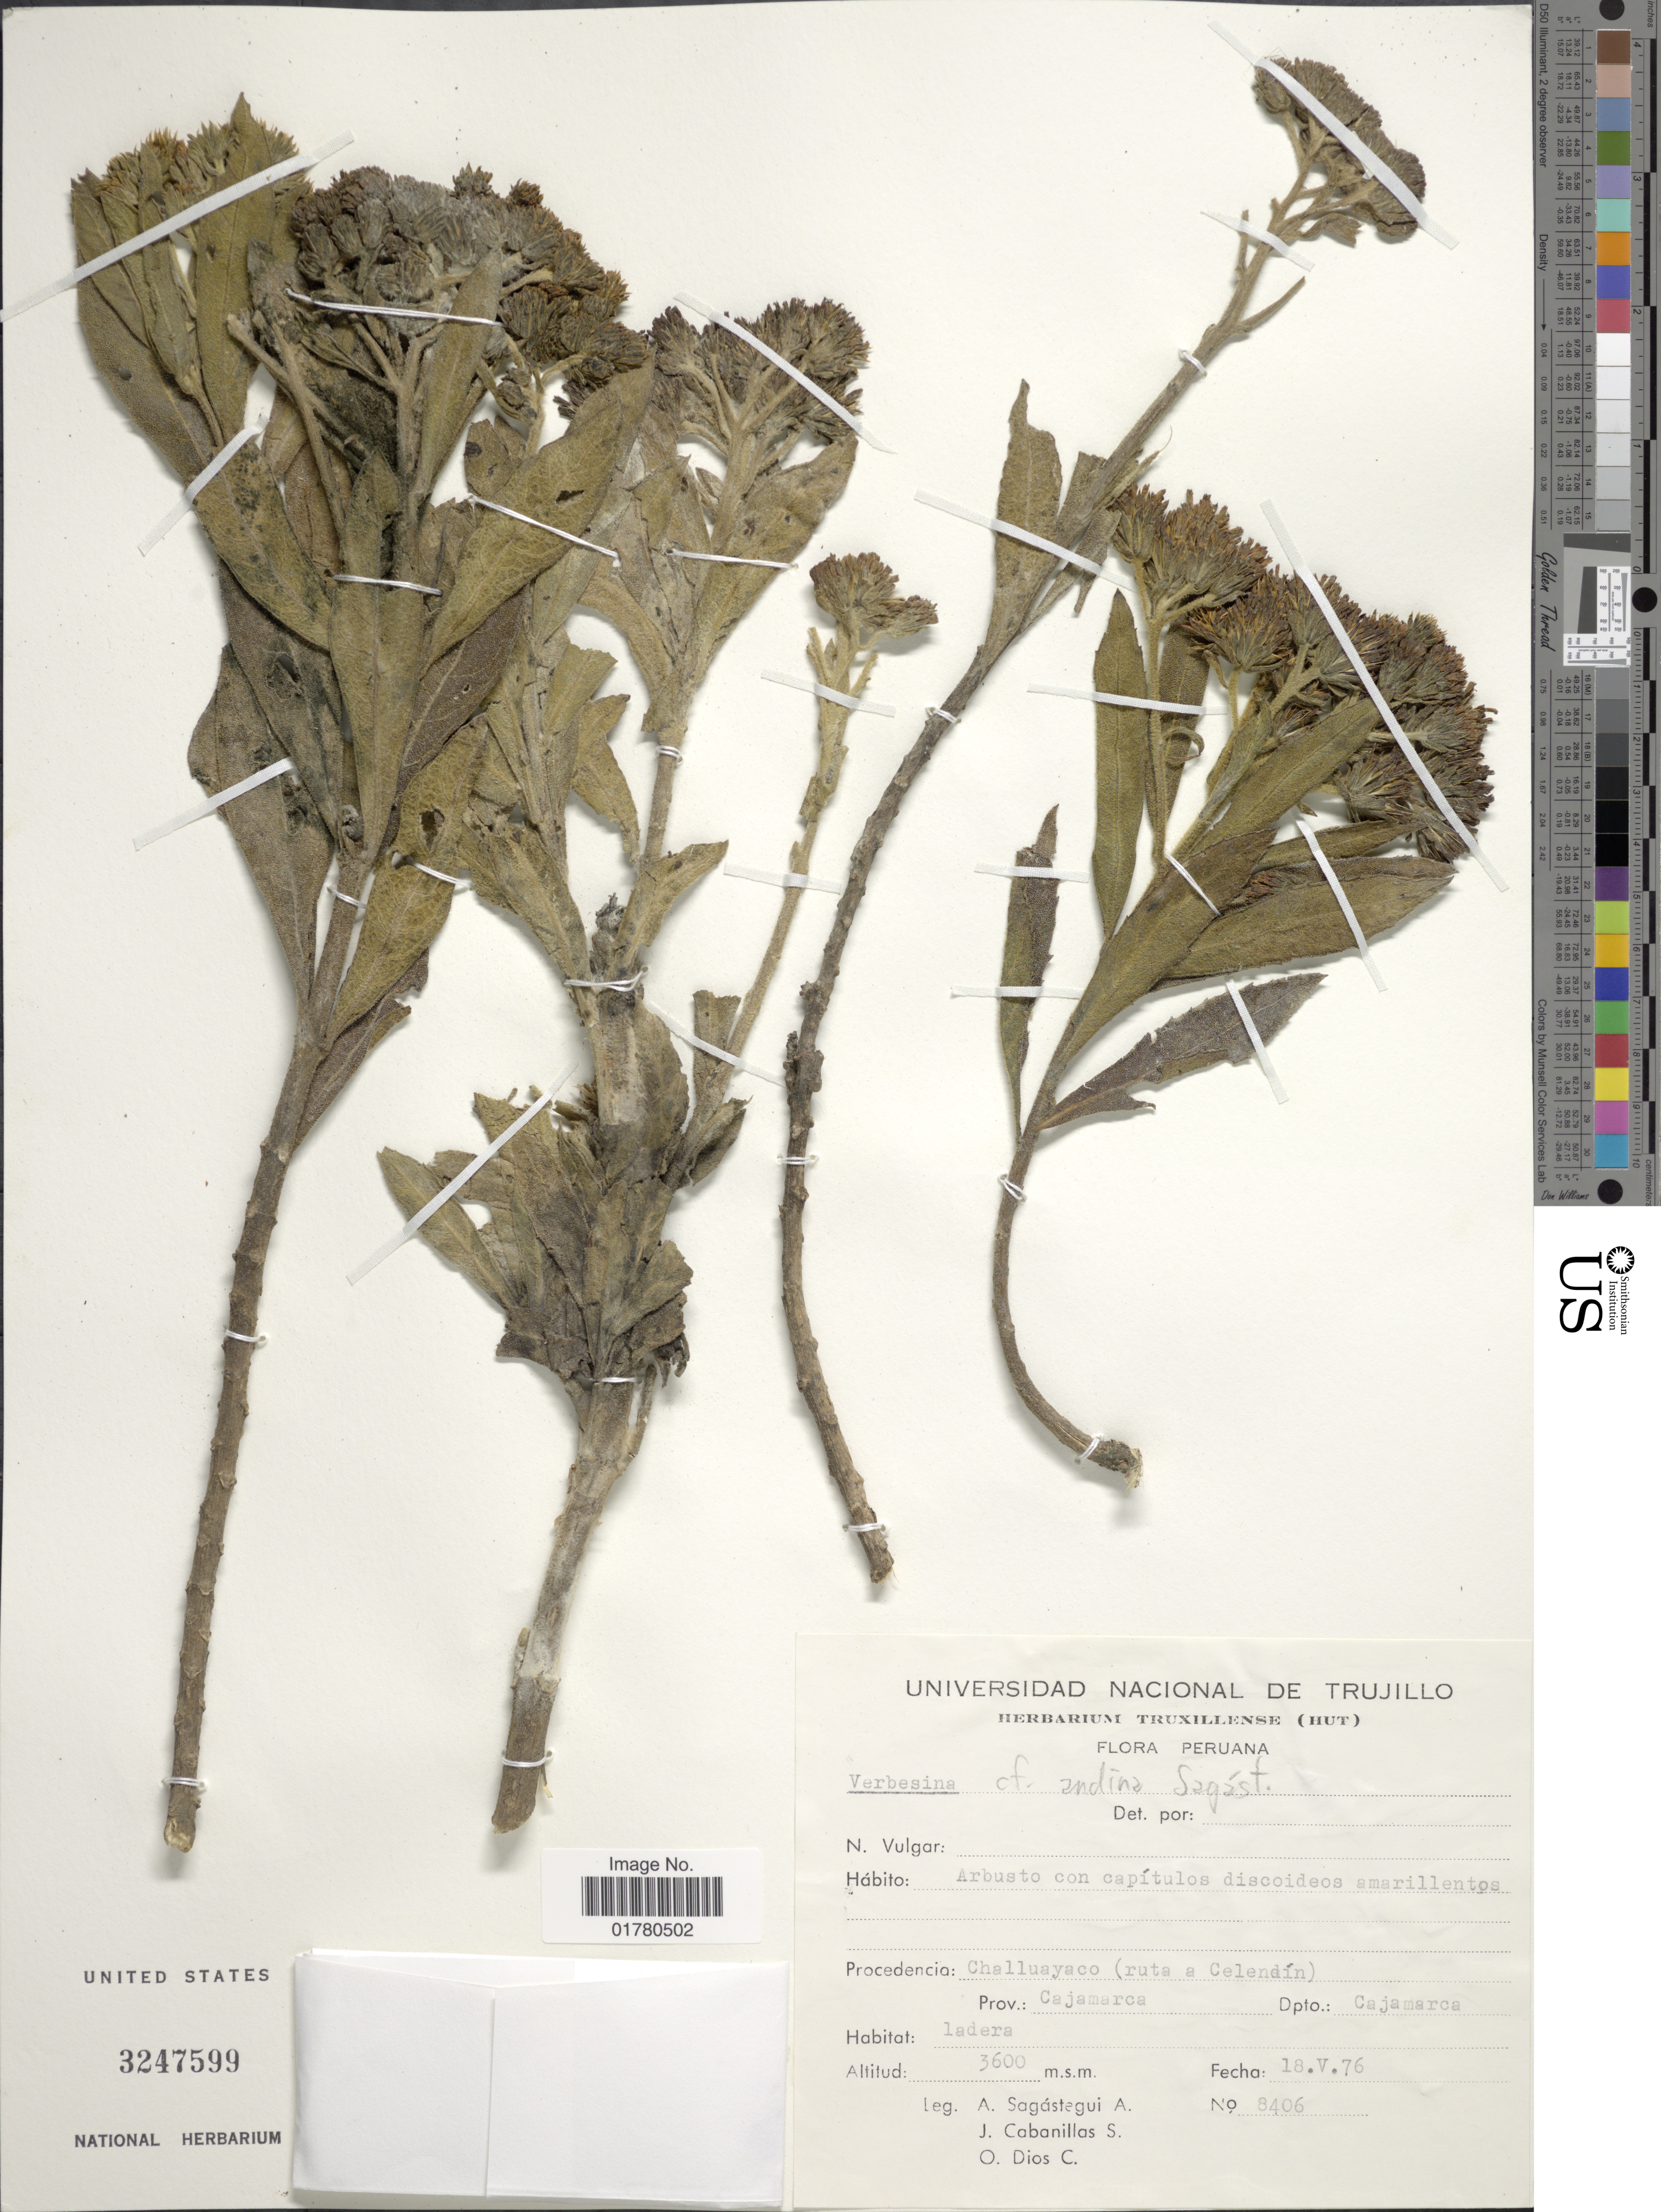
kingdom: Plantae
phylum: Tracheophyta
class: Magnoliopsida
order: Asterales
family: Asteraceae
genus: Verbesina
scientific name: Verbesina andina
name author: Sagást.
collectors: A. Sagástegui A., J. Cabanillas S. & O. Dios C.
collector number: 8406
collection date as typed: Transcribed d/m/y: 18/5/76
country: Peru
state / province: Cajamarca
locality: Challuayaco (ruta a Celendín), Dpto Cajamarca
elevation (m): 3600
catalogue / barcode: US 3247599